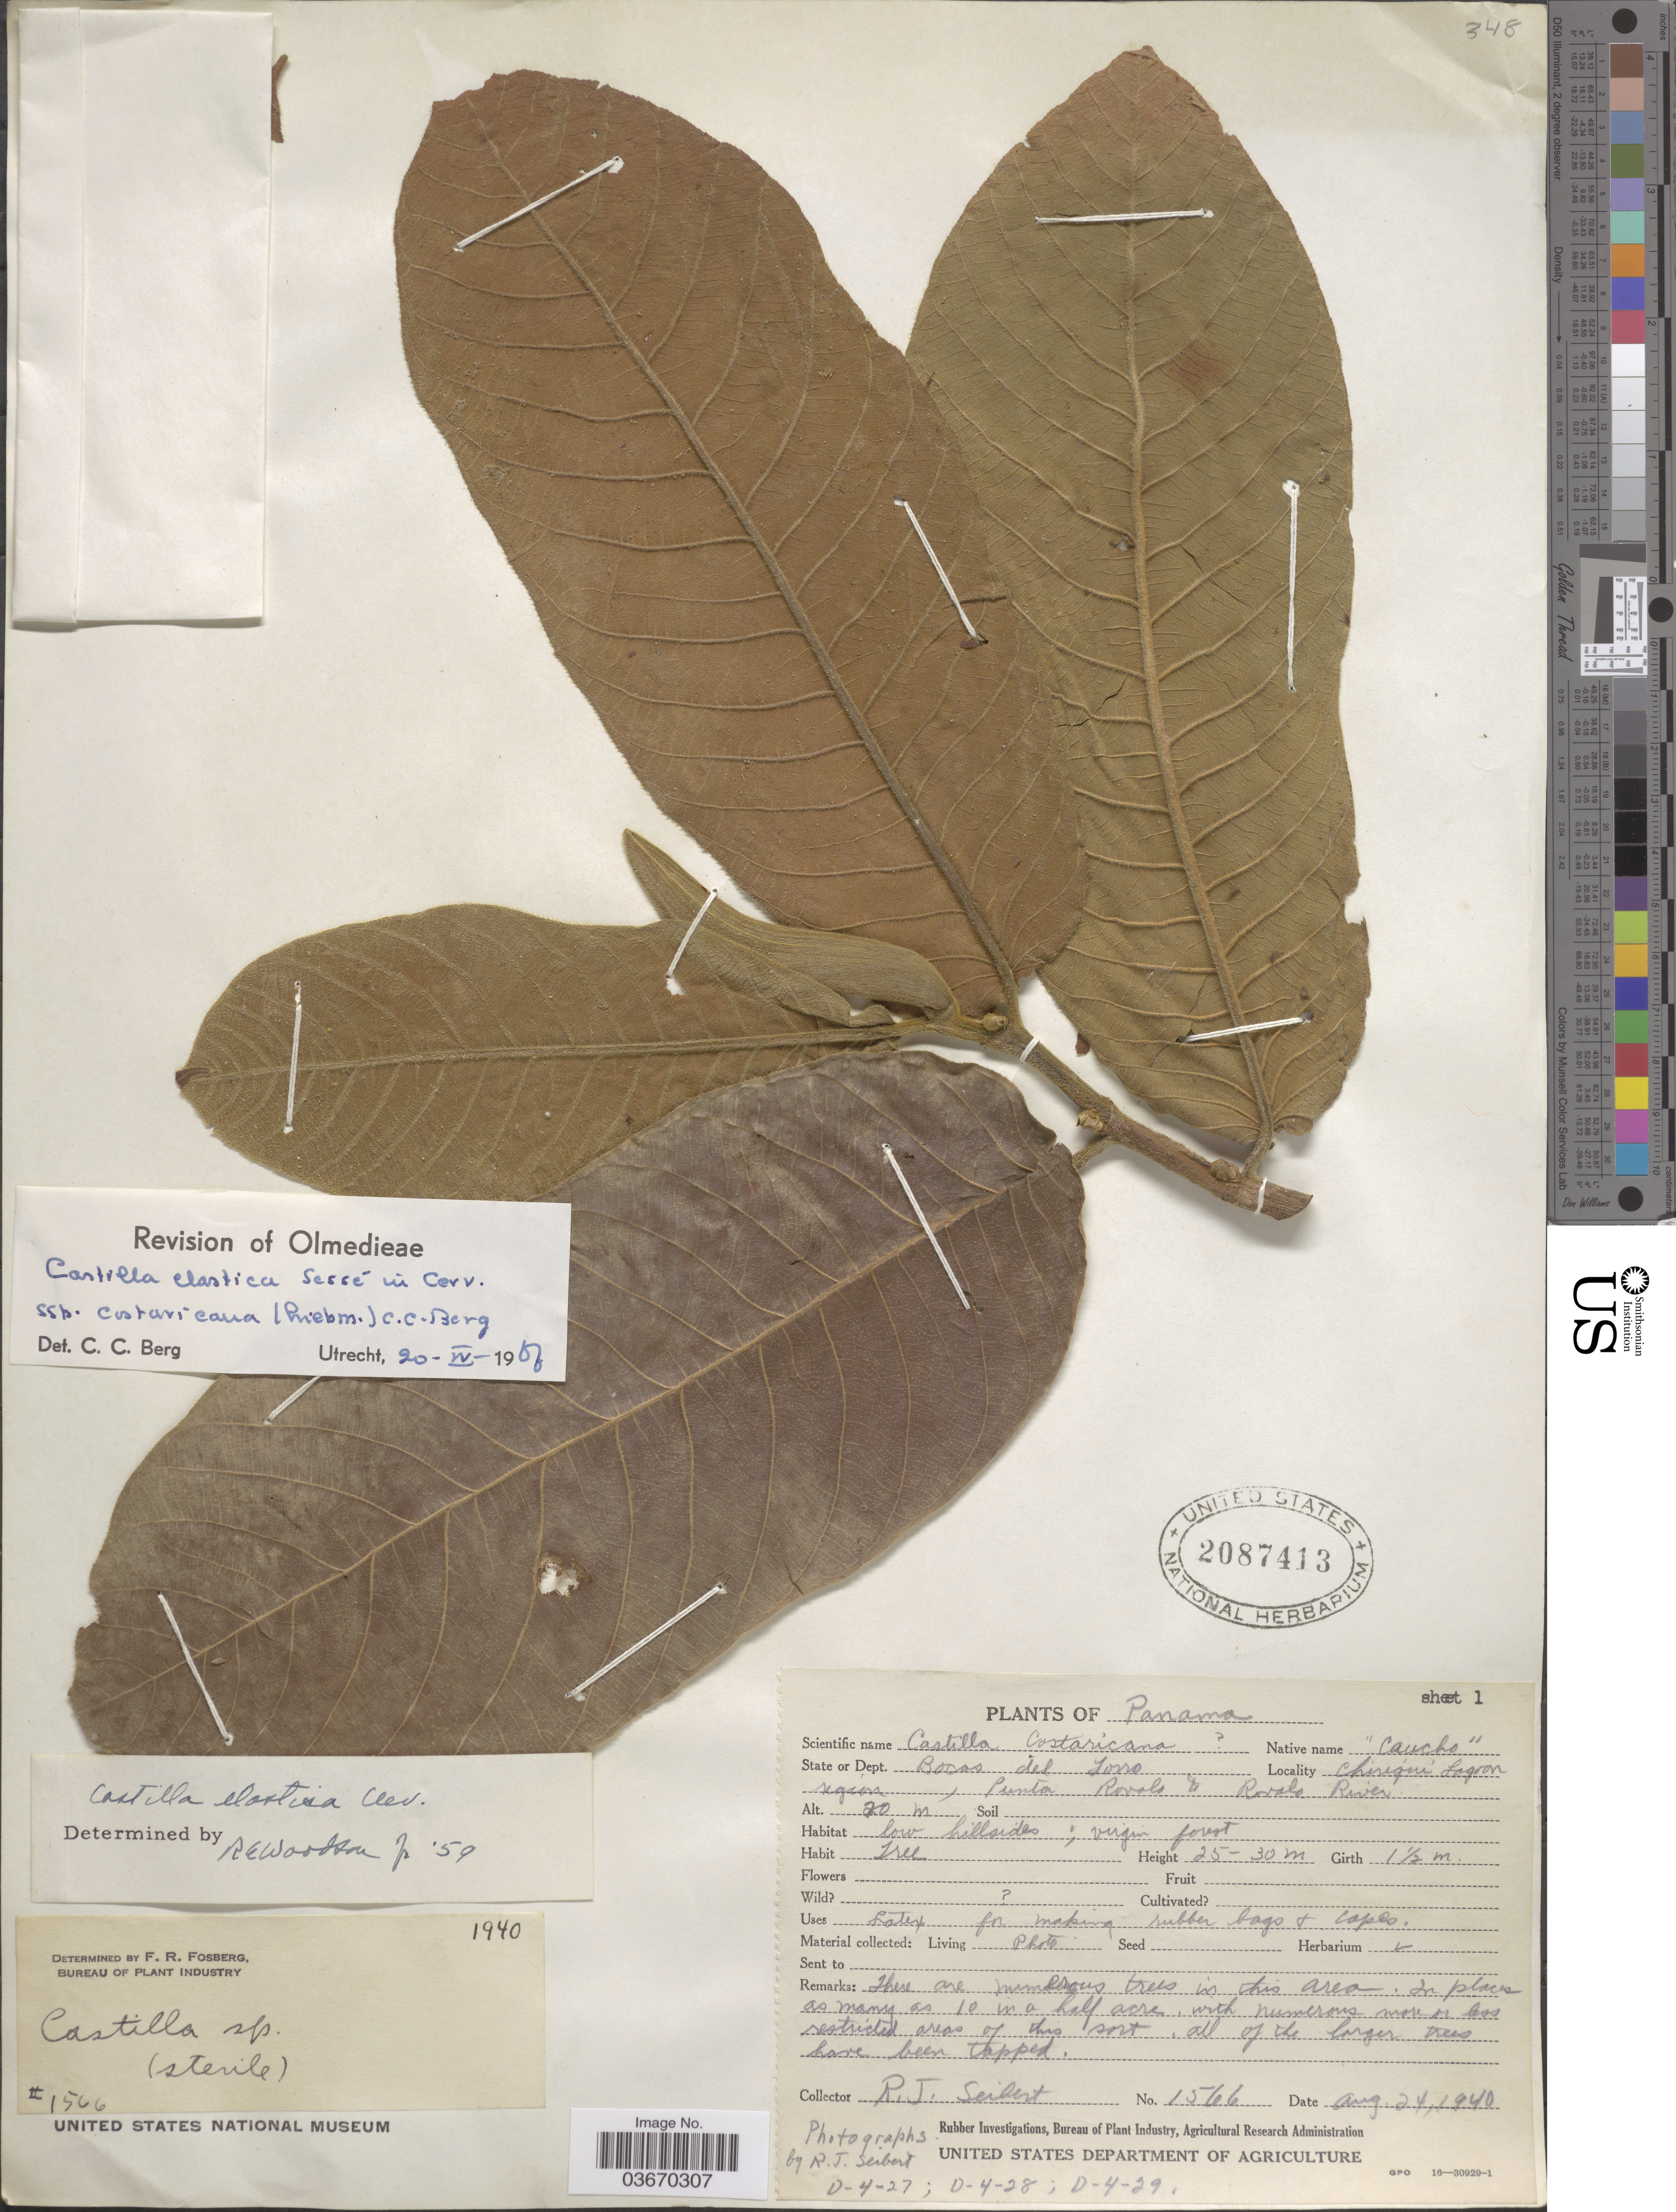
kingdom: Plantae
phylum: Tracheophyta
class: Magnoliopsida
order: Rosales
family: Moraceae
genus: Castilla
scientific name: Castilla elastica subsp. costaricana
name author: (Liebm.) C.C. Berg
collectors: R. J. Seibert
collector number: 1566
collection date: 1940-08-24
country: Panama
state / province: Bocas del Toro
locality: Chiriquí Lagoon region, Punta Rovalo & Rovalo River.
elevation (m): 20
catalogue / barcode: US 2087413